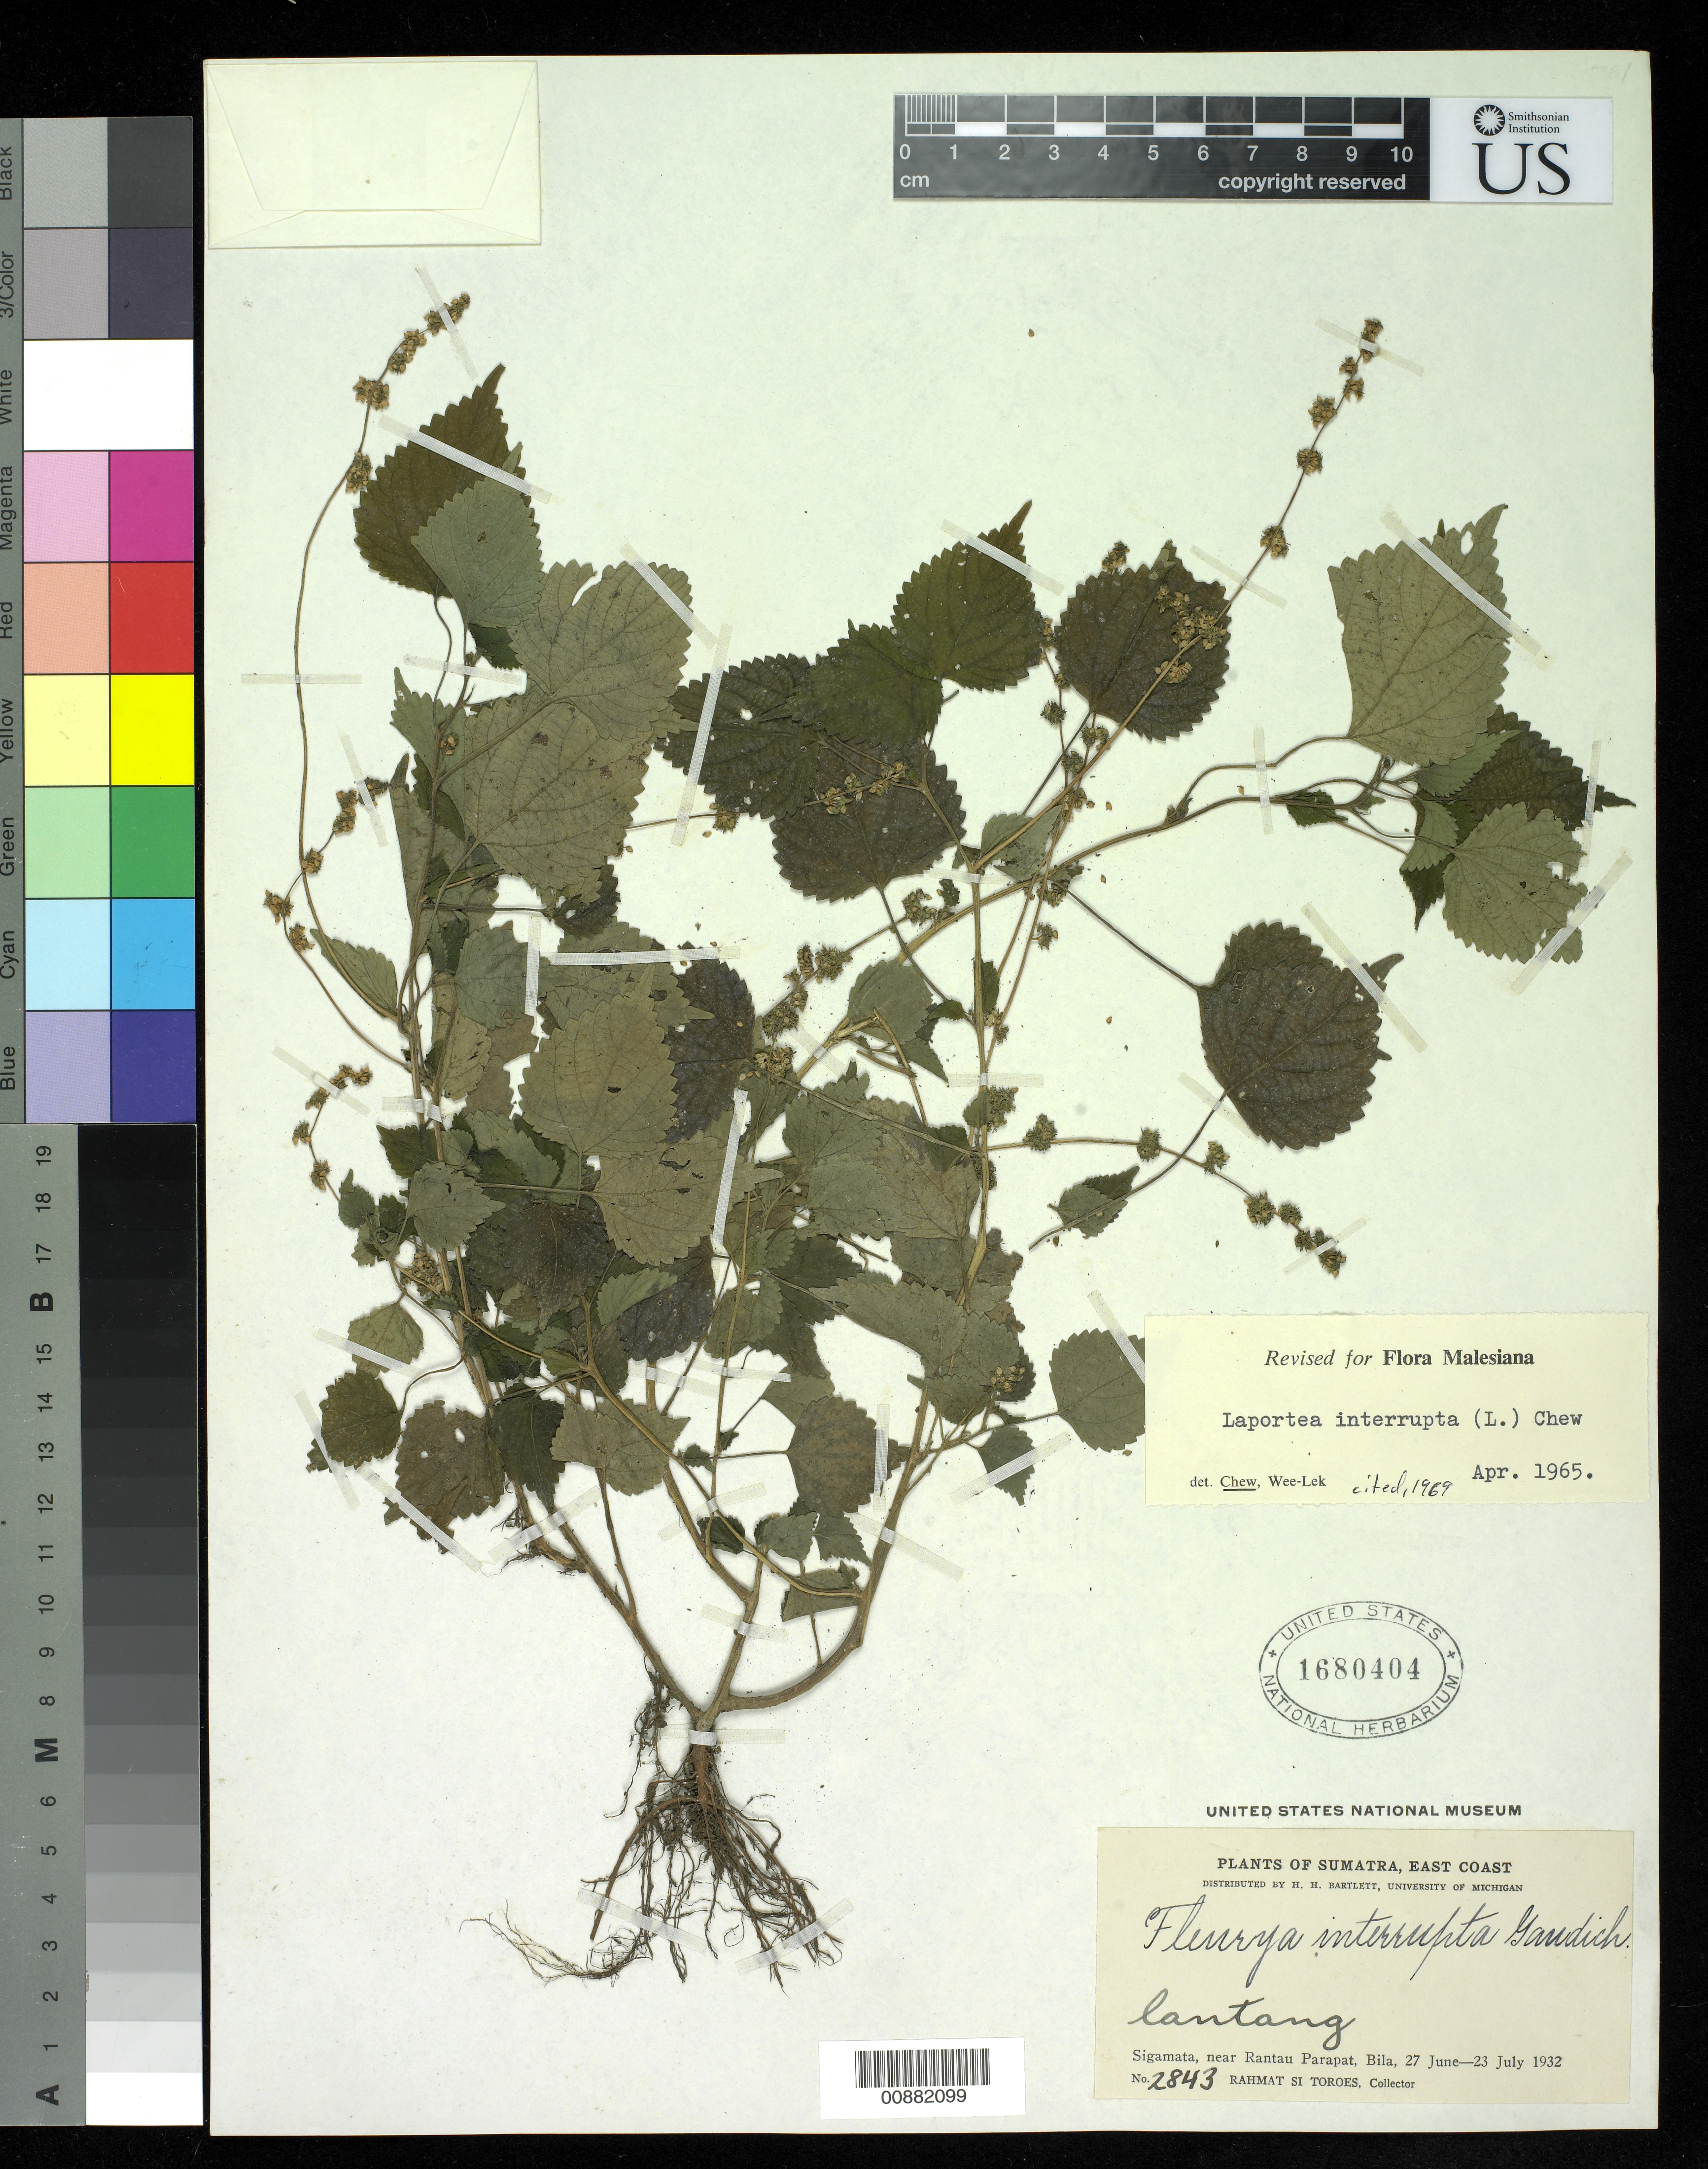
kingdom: Plantae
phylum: Tracheophyta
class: Magnoliopsida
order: Rosales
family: Urticaceae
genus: Laportea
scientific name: Laportea interrupta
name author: (L.) Chew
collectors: Rahmat Si Boeea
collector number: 2843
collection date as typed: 27 Jun 1932 to 23 Jul 1932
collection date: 1932-06-27/1932-07-23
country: Indonesia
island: Sumatra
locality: Sigamata, near Rantau parapat, Bila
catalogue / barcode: US 1680404